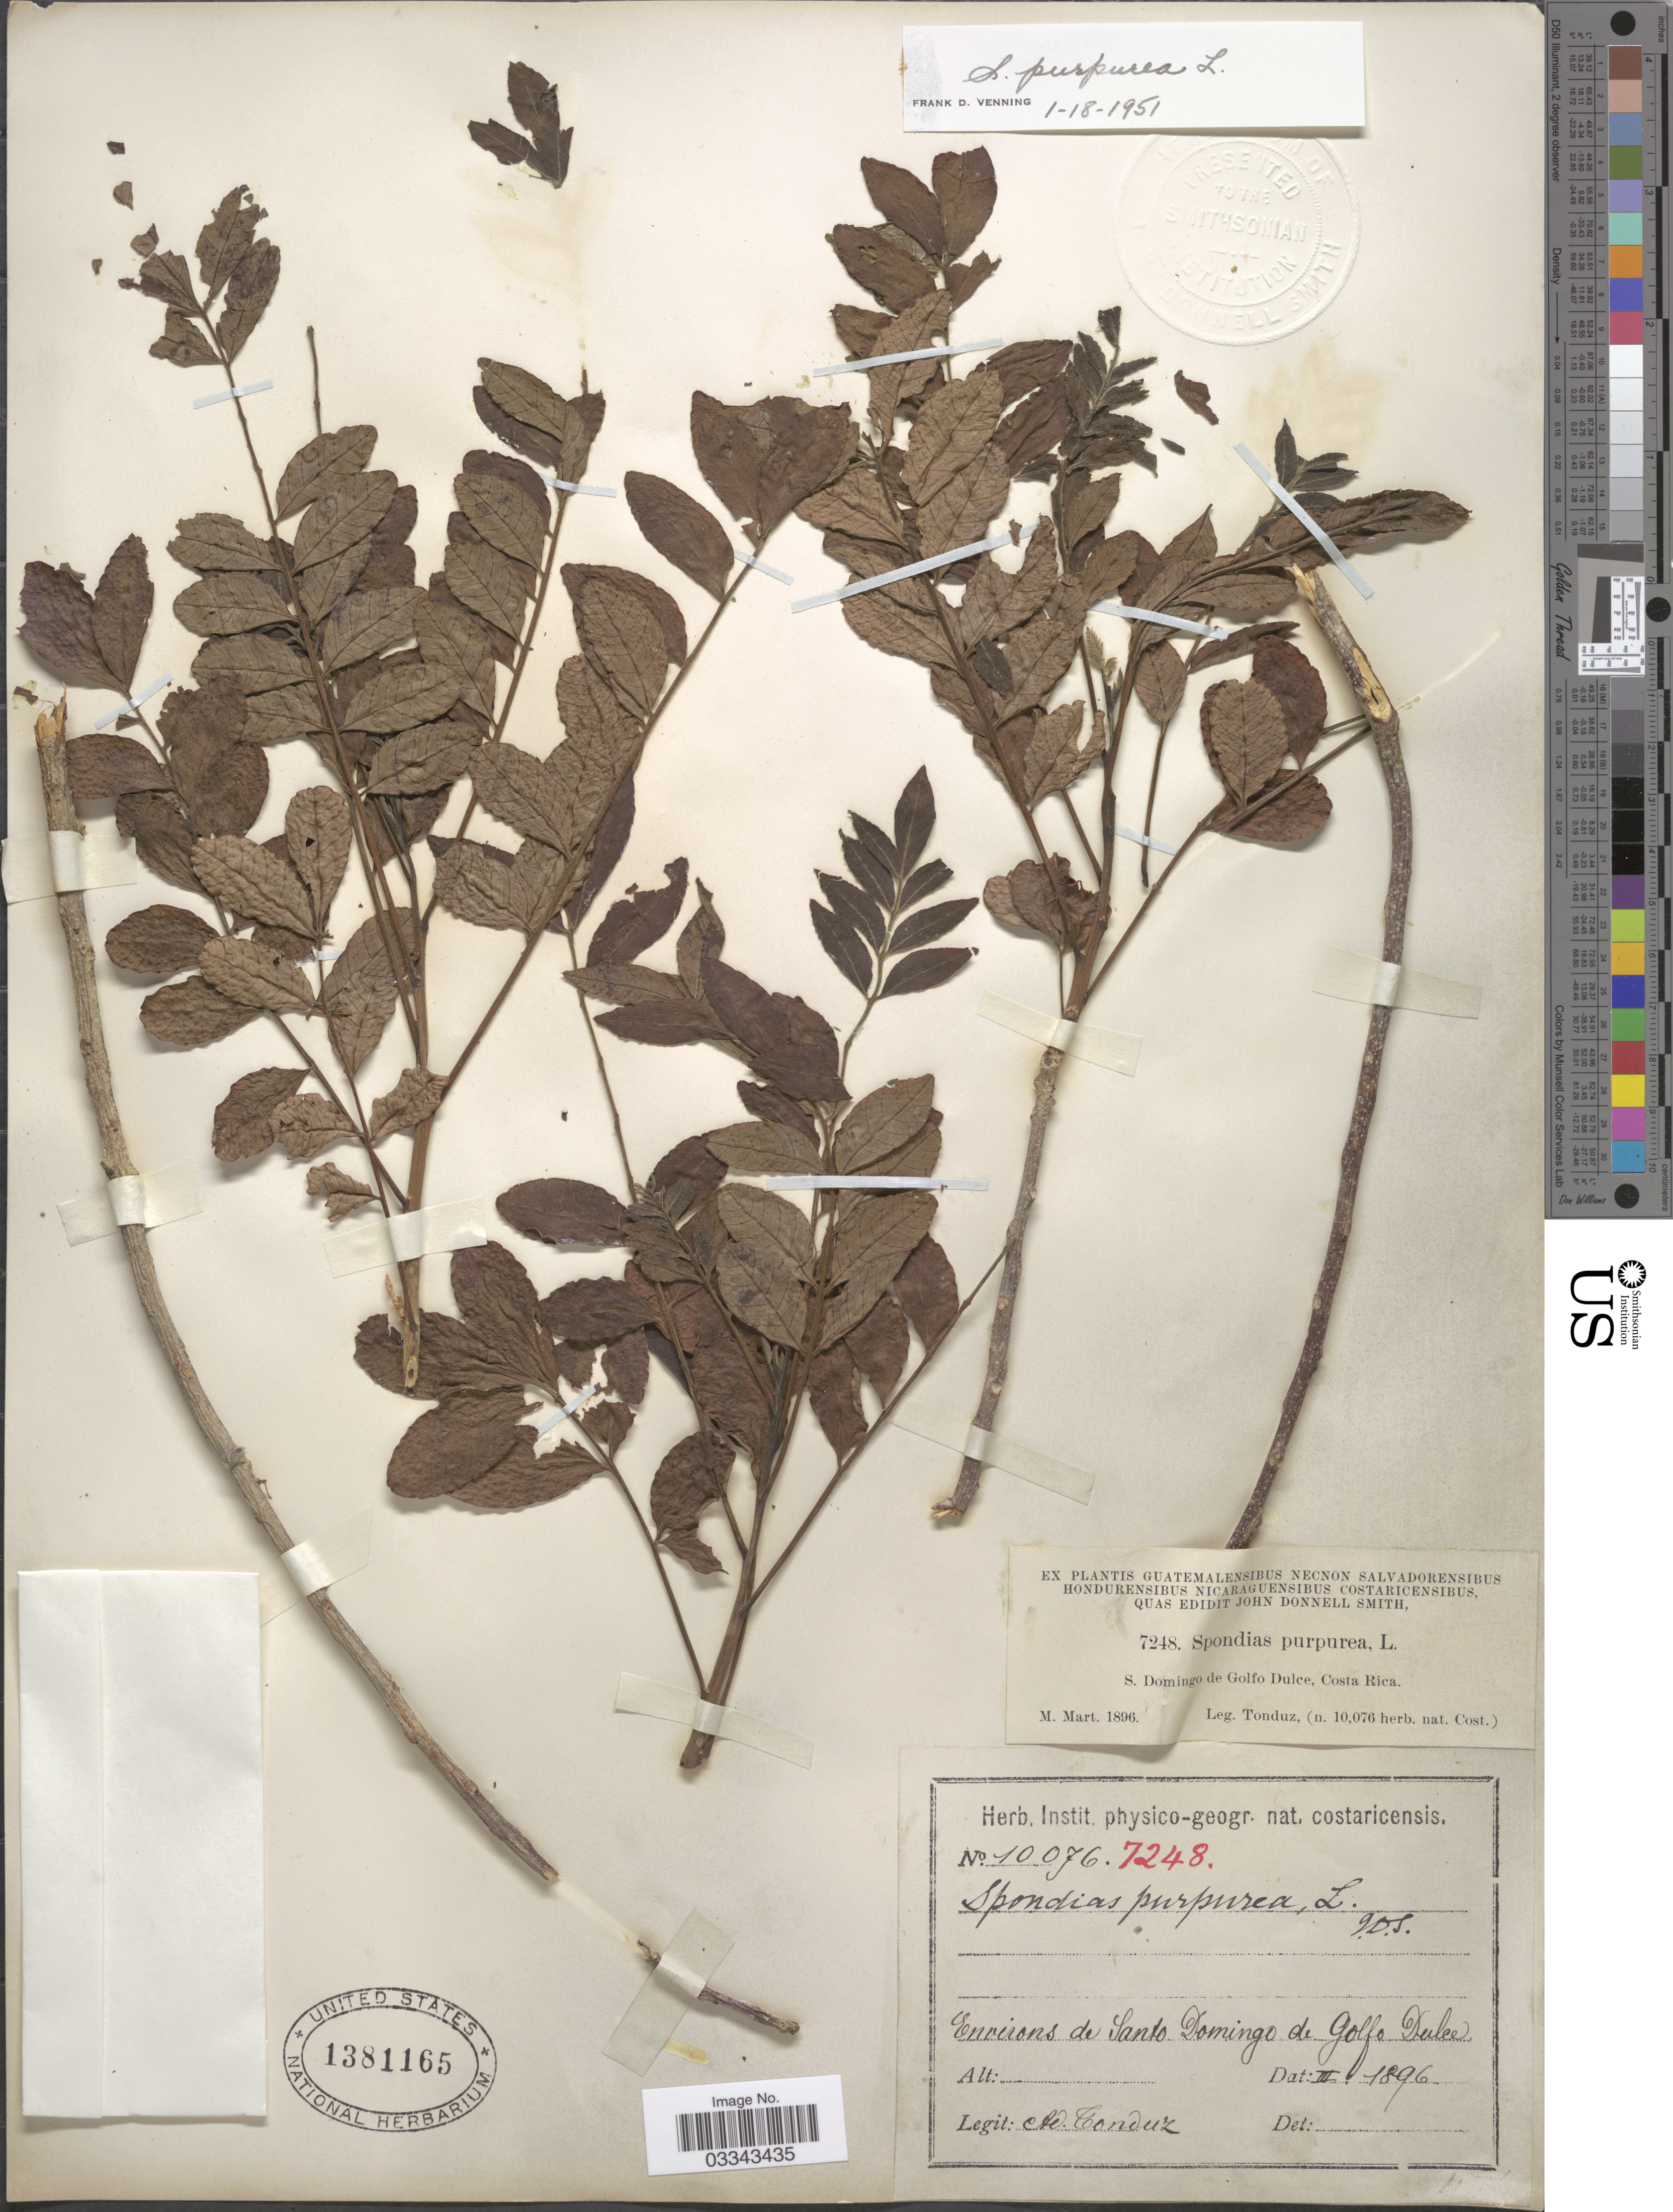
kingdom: Plantae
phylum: Tracheophyta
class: Magnoliopsida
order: Sapindales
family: Anacardiaceae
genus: Spondias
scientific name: Spondias purpurea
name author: L.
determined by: Mitchell, John D.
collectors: A. Tonduz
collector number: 10076/ 7248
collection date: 1896-03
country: Costa Rica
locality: Environs de Santo Domingo de Golfo Dulce.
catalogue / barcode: US 1381165